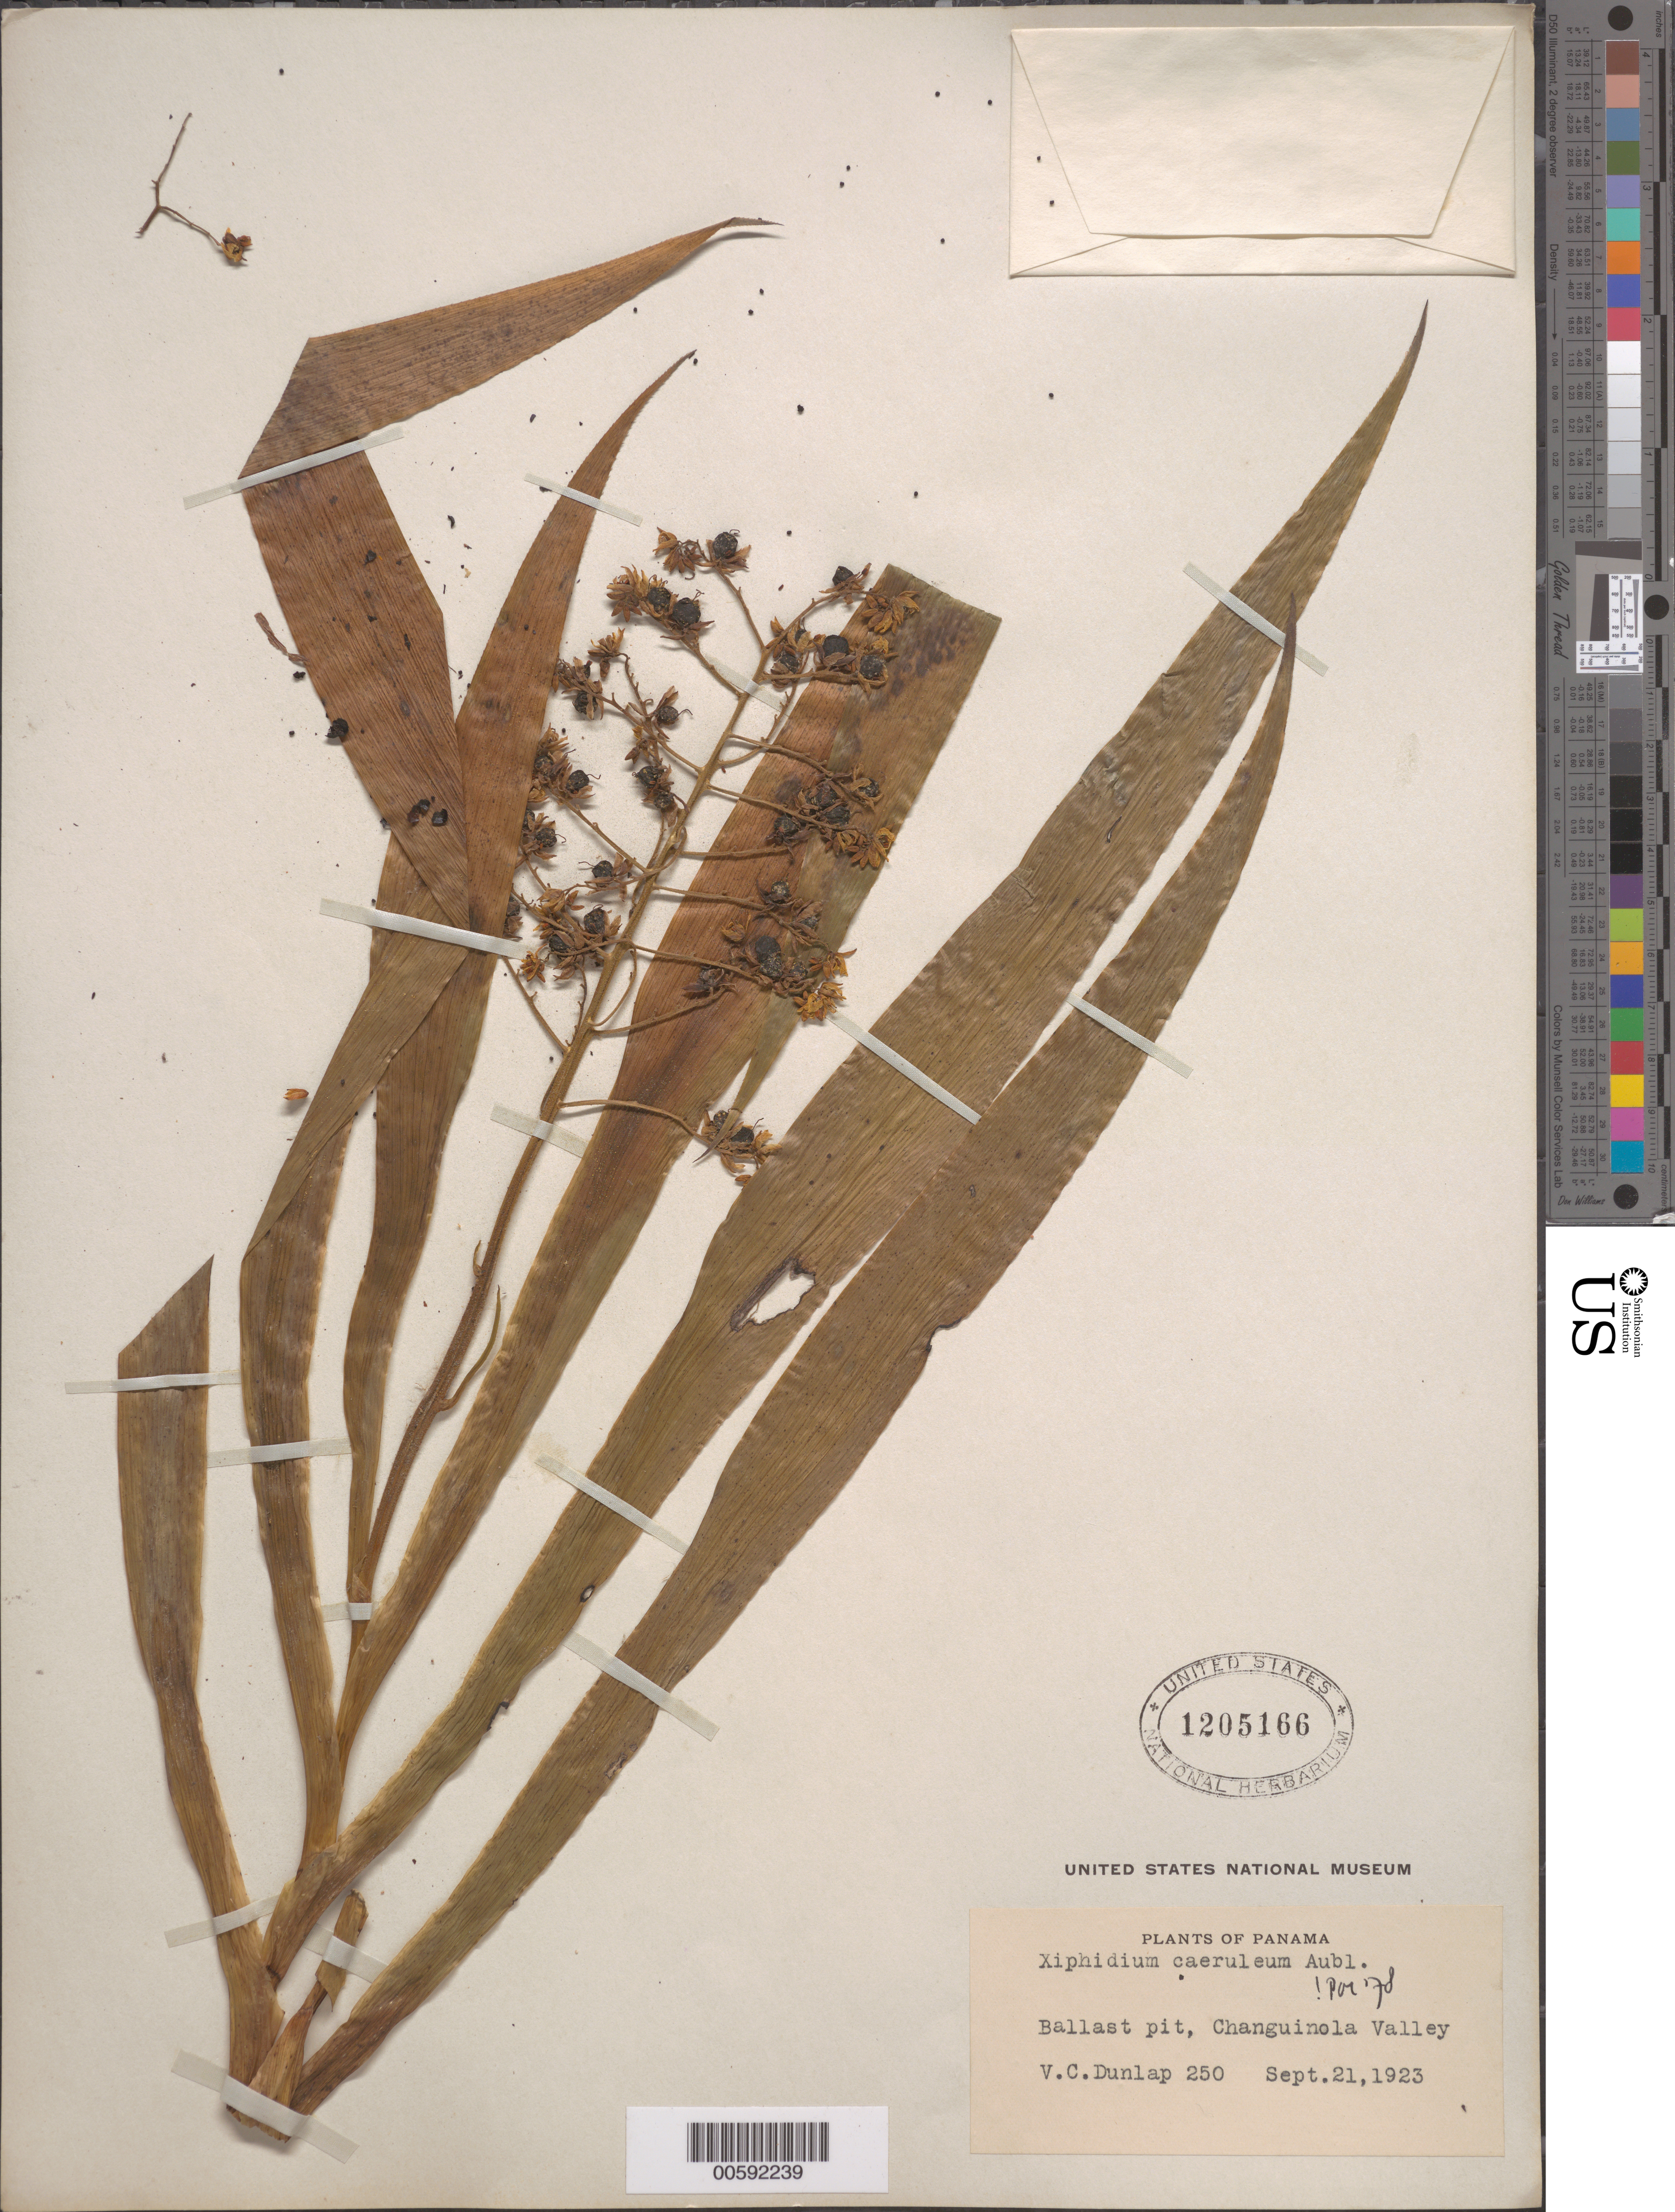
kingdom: Plantae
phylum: Tracheophyta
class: Liliopsida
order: Commelinales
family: Haemodoraceae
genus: Xiphidium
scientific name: Xiphidium caeruleum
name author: Aubl.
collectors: V. C. Dunlap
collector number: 250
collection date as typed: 21 Sep 1923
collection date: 1923-09-21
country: Panama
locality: Changuinola Valley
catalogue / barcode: US 1205166